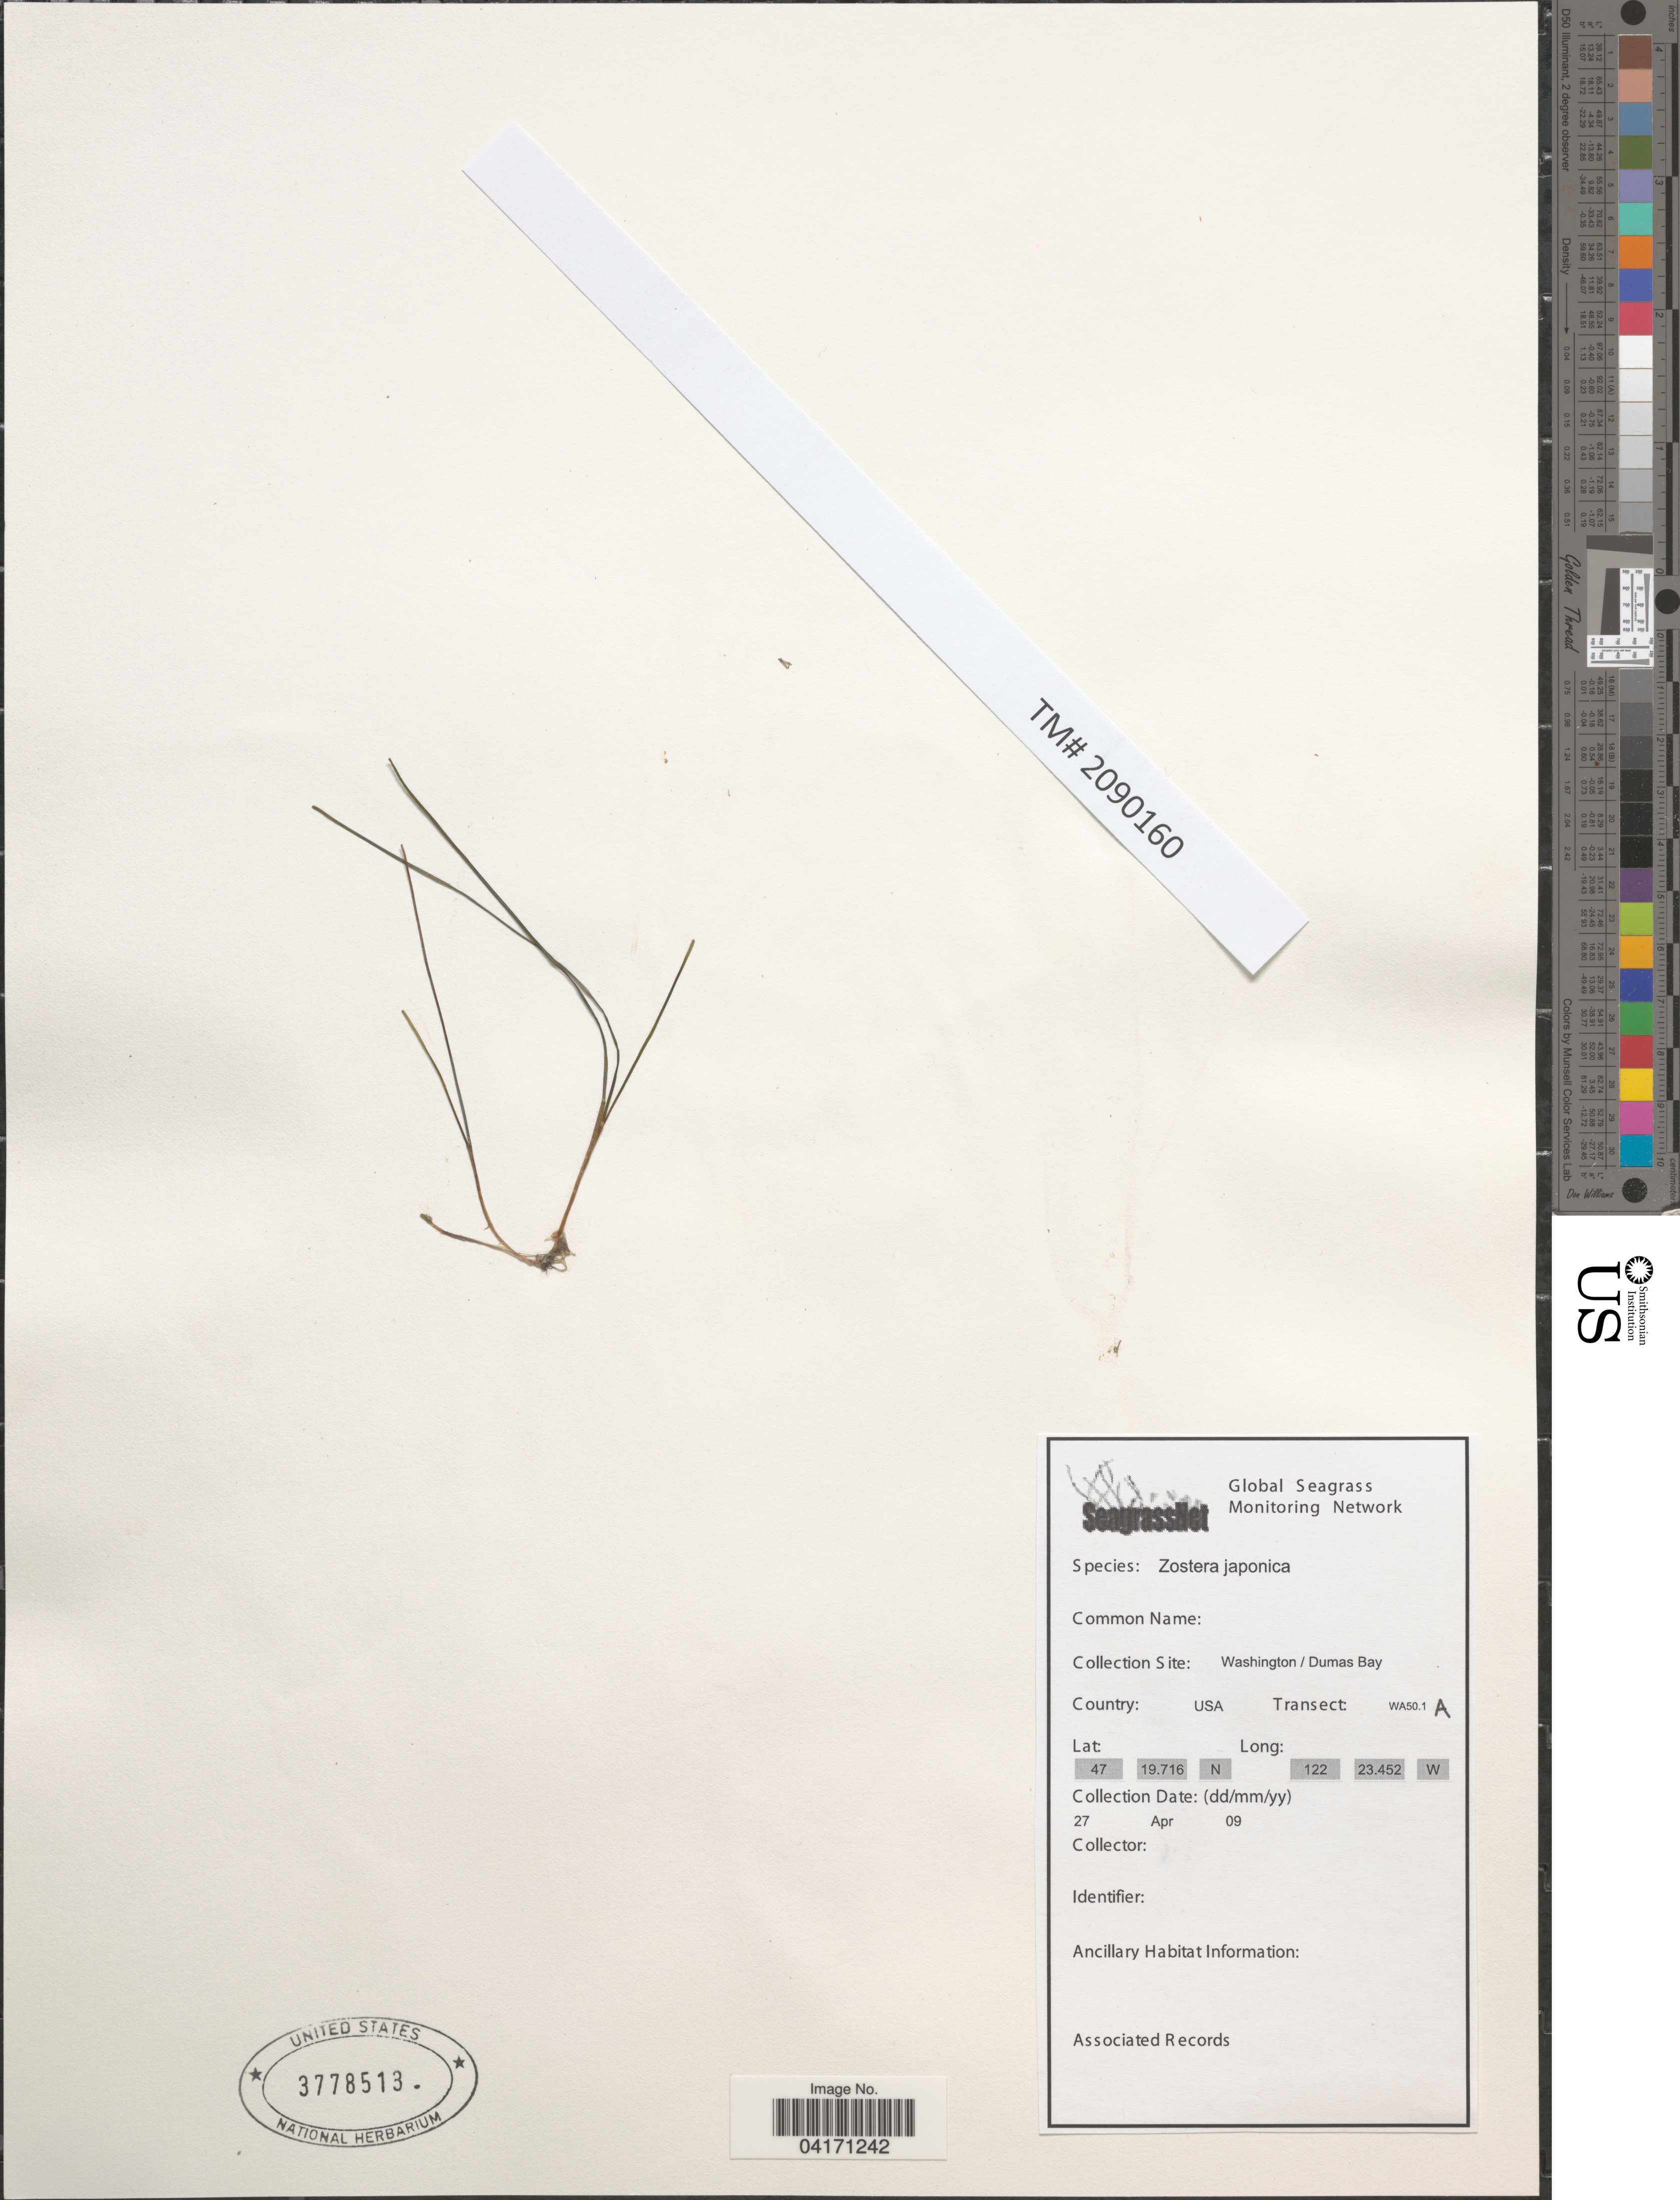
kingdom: Plantae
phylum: Tracheophyta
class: Liliopsida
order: Alismatales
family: Zosteraceae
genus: Zostera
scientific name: Zostera japonica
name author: Asch. & Graebn.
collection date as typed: Transcribed d/m/y: 27/4/9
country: United States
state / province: Washington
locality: Dumas Bay. Transect: WA50.1 A.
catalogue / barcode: US 3778513